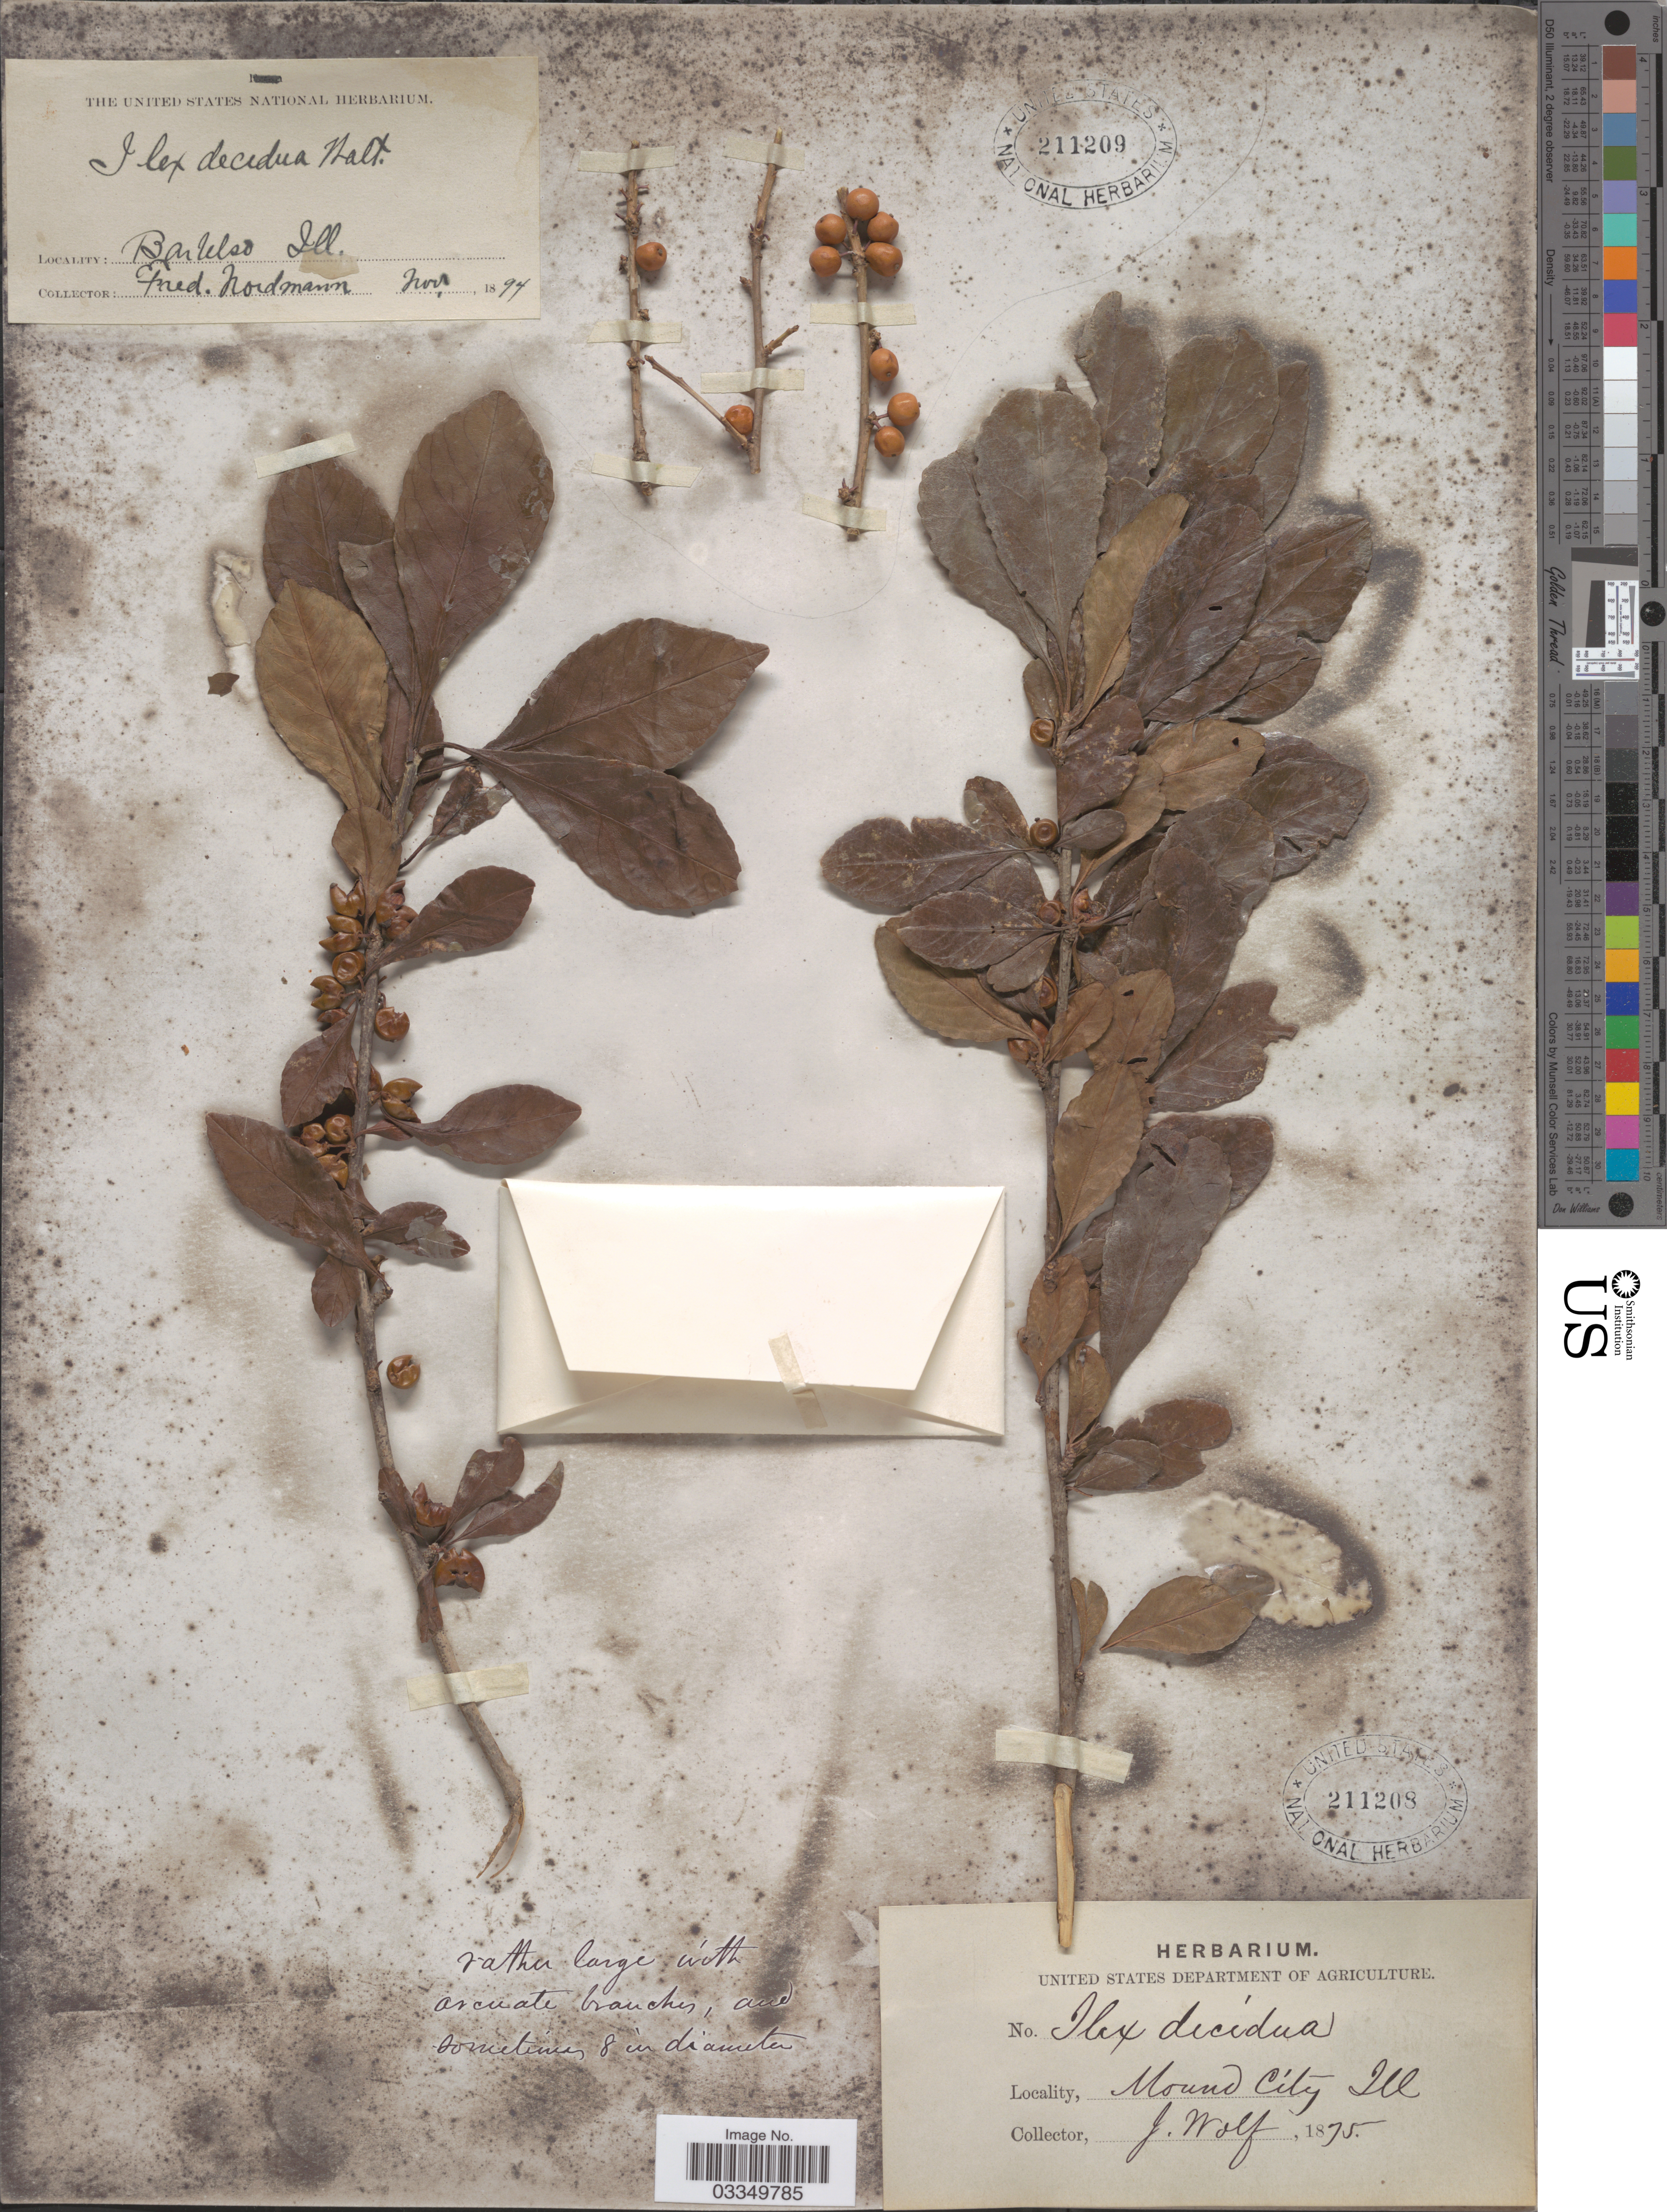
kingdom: Plantae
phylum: Tracheophyta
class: Magnoliopsida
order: Aquifoliales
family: Aquifoliaceae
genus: Ilex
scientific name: Ilex decidua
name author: Walter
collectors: F. Nordmann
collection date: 1894-11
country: United States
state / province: Illinois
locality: Bartelso.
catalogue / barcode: US 211209-2